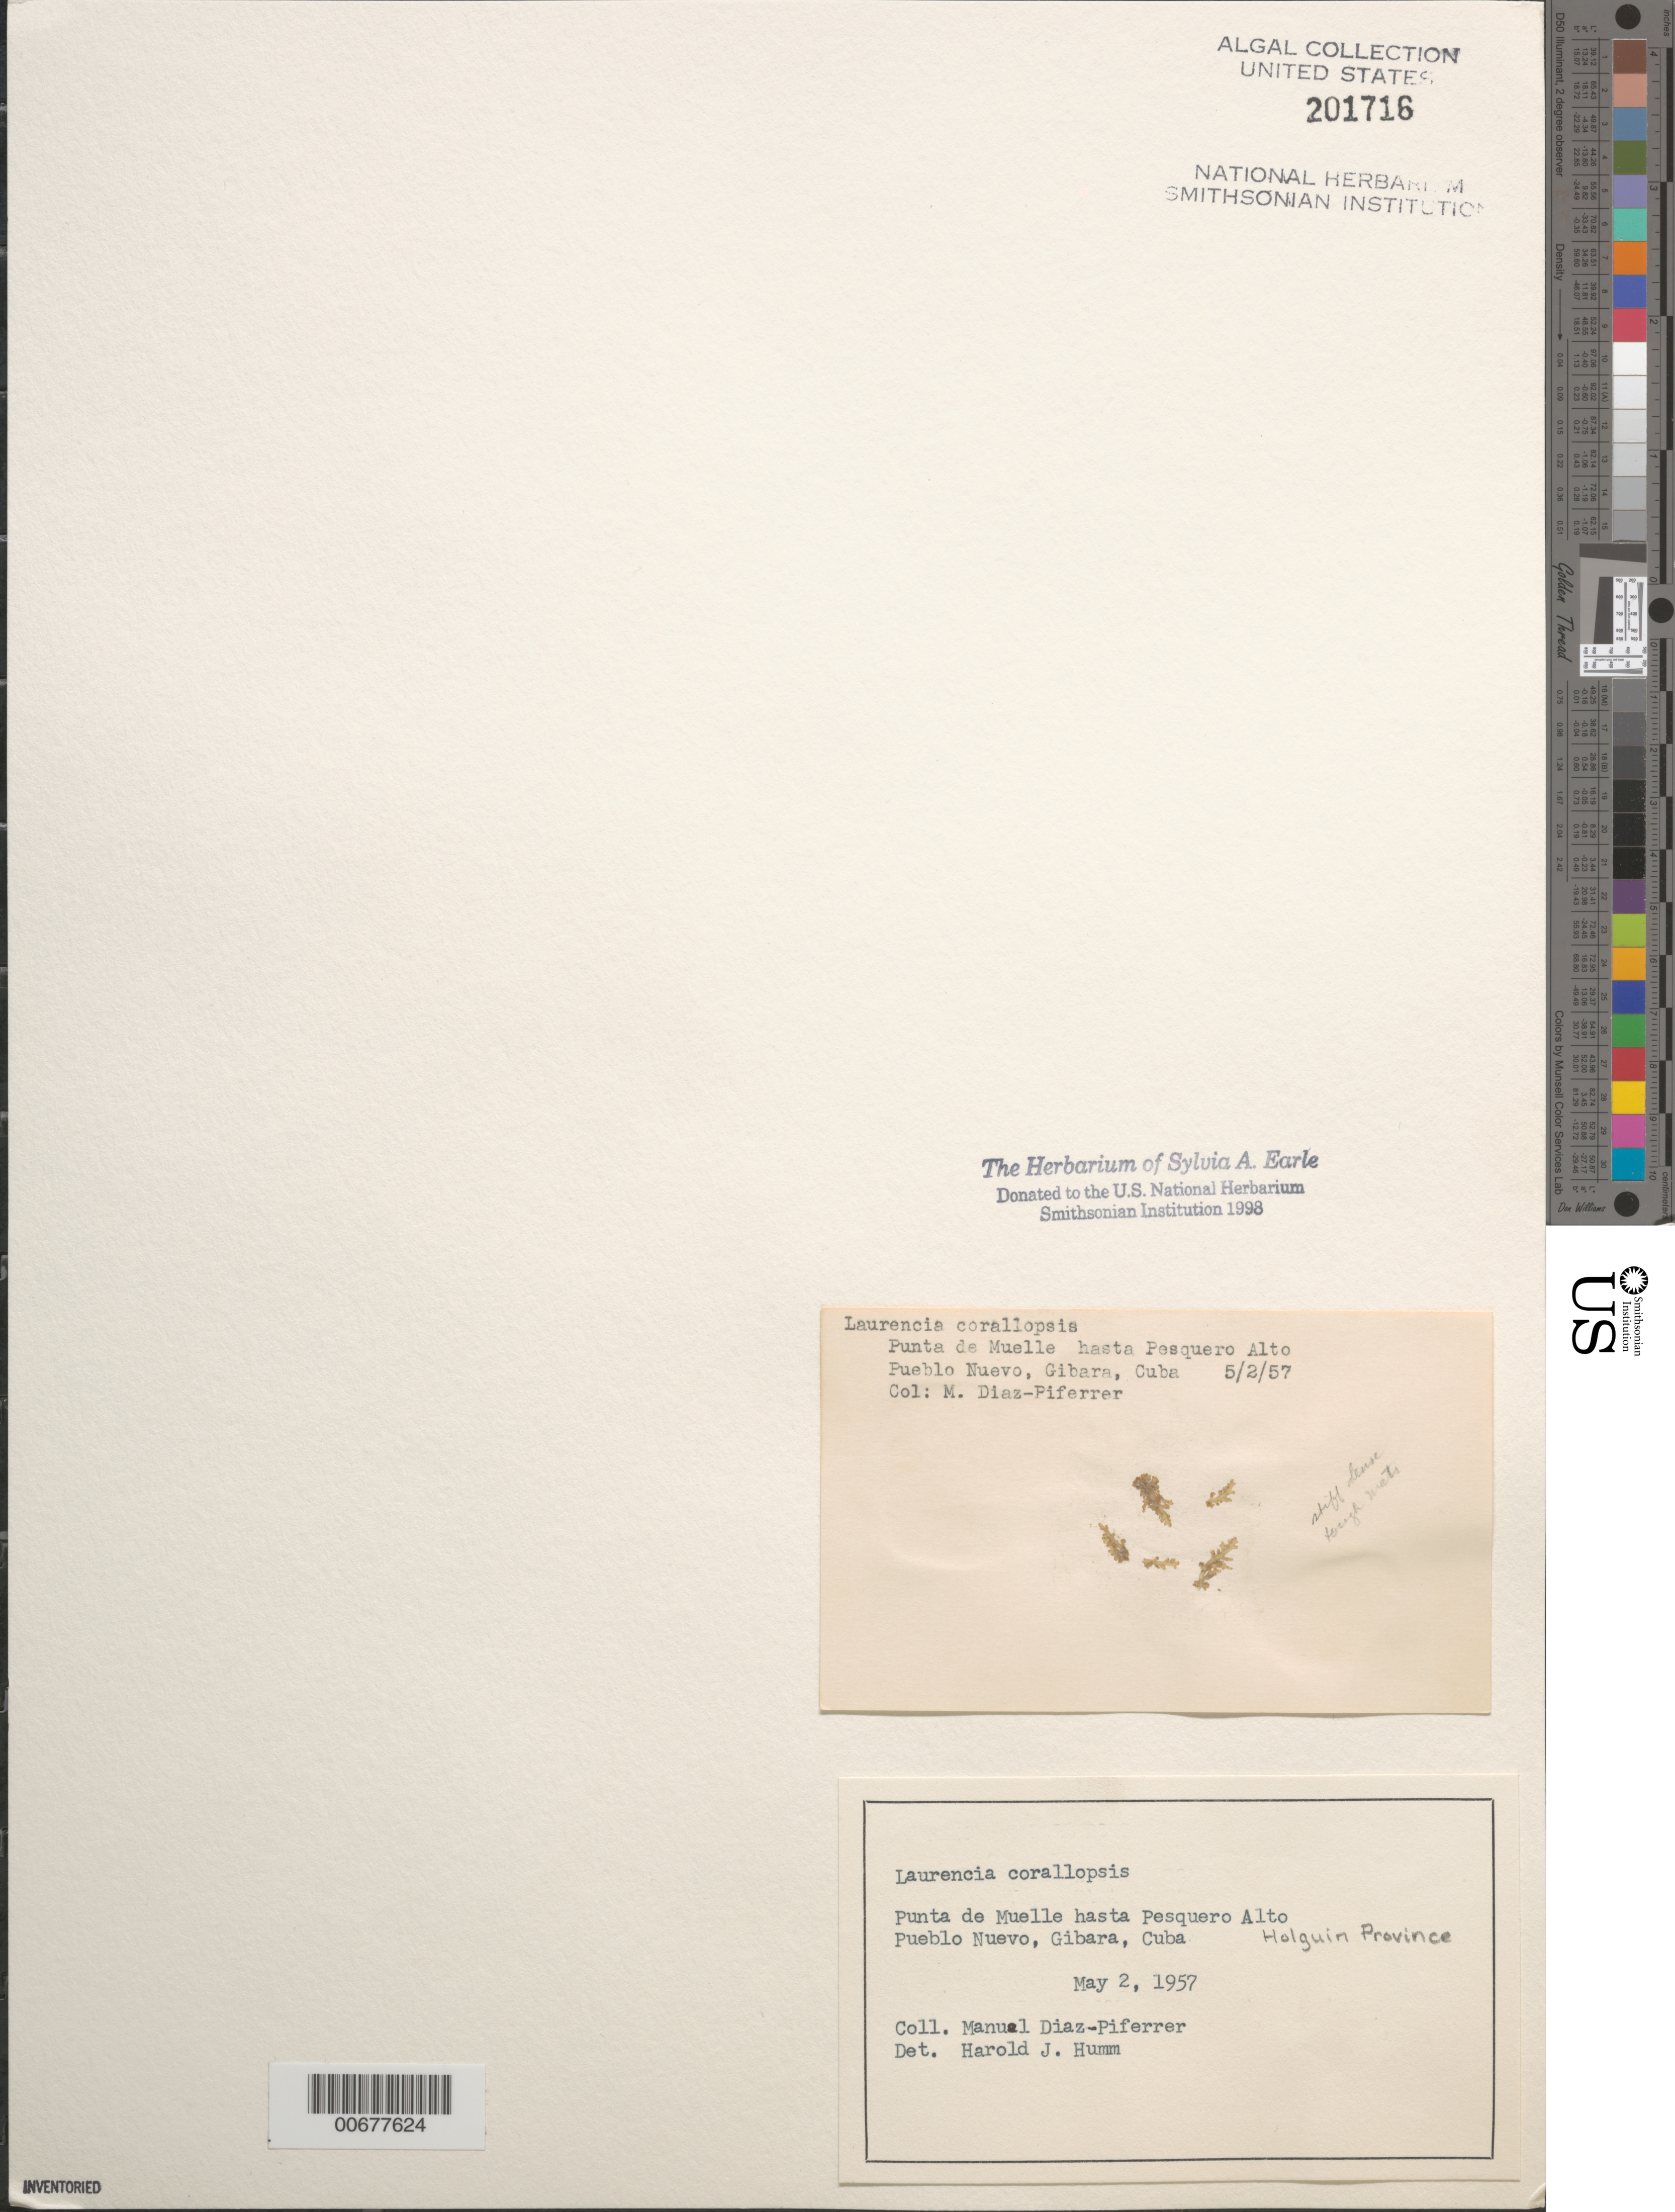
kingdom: Plantae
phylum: Rhodophyta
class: Florideophyceae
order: Ceramiales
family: Rhodomelaceae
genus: Palisada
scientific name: Palisada corallopsis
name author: (Montagne) Sentíes et al.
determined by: Algae name updating Project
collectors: M. Diaz-Piferrer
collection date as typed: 02 May 1957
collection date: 1957-05-02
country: Cuba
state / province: Holguín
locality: Punta de Muralla, near Pesquero Alto Pueblo Nuevo, Gibara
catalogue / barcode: US 201716